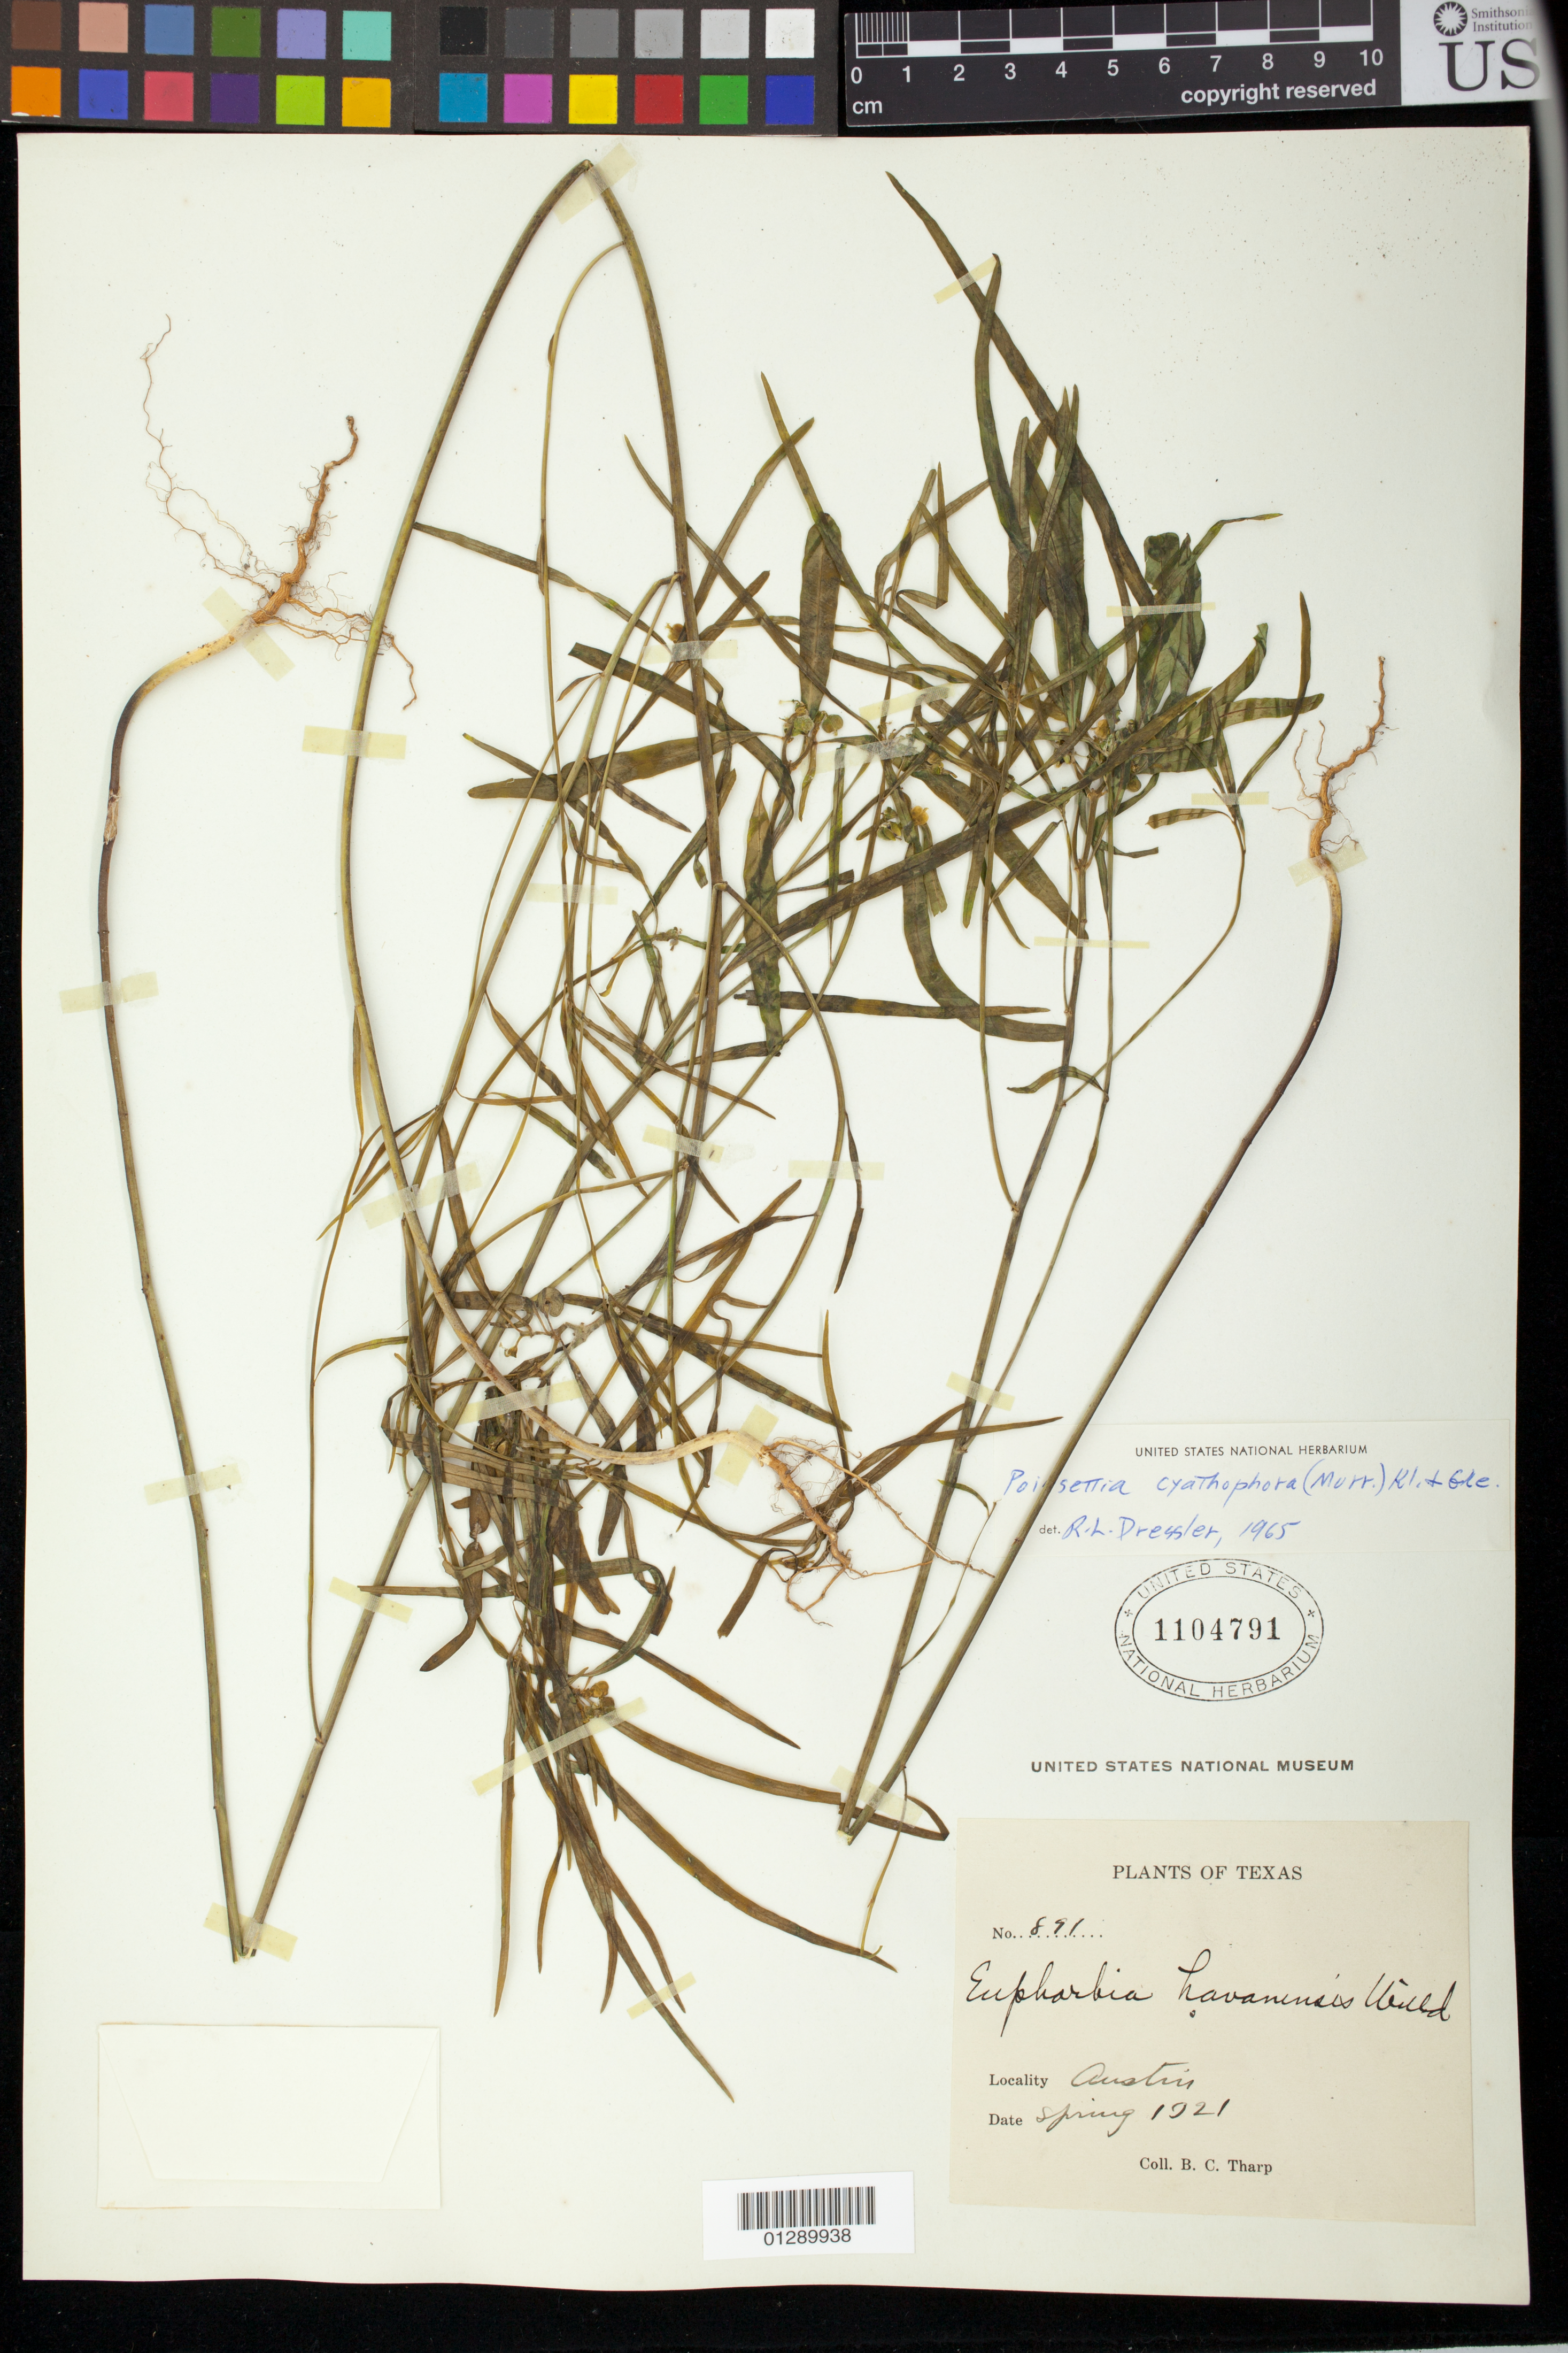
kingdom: Plantae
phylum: Tracheophyta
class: Magnoliopsida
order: Malpighiales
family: Euphorbiaceae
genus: Euphorbia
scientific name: Euphorbia heterophylla var. cyathophora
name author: (Murr.) Griseb.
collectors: B. C. Tharp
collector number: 891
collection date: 1921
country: United States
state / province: Texas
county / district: Travis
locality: Austin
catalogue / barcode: US 1104791